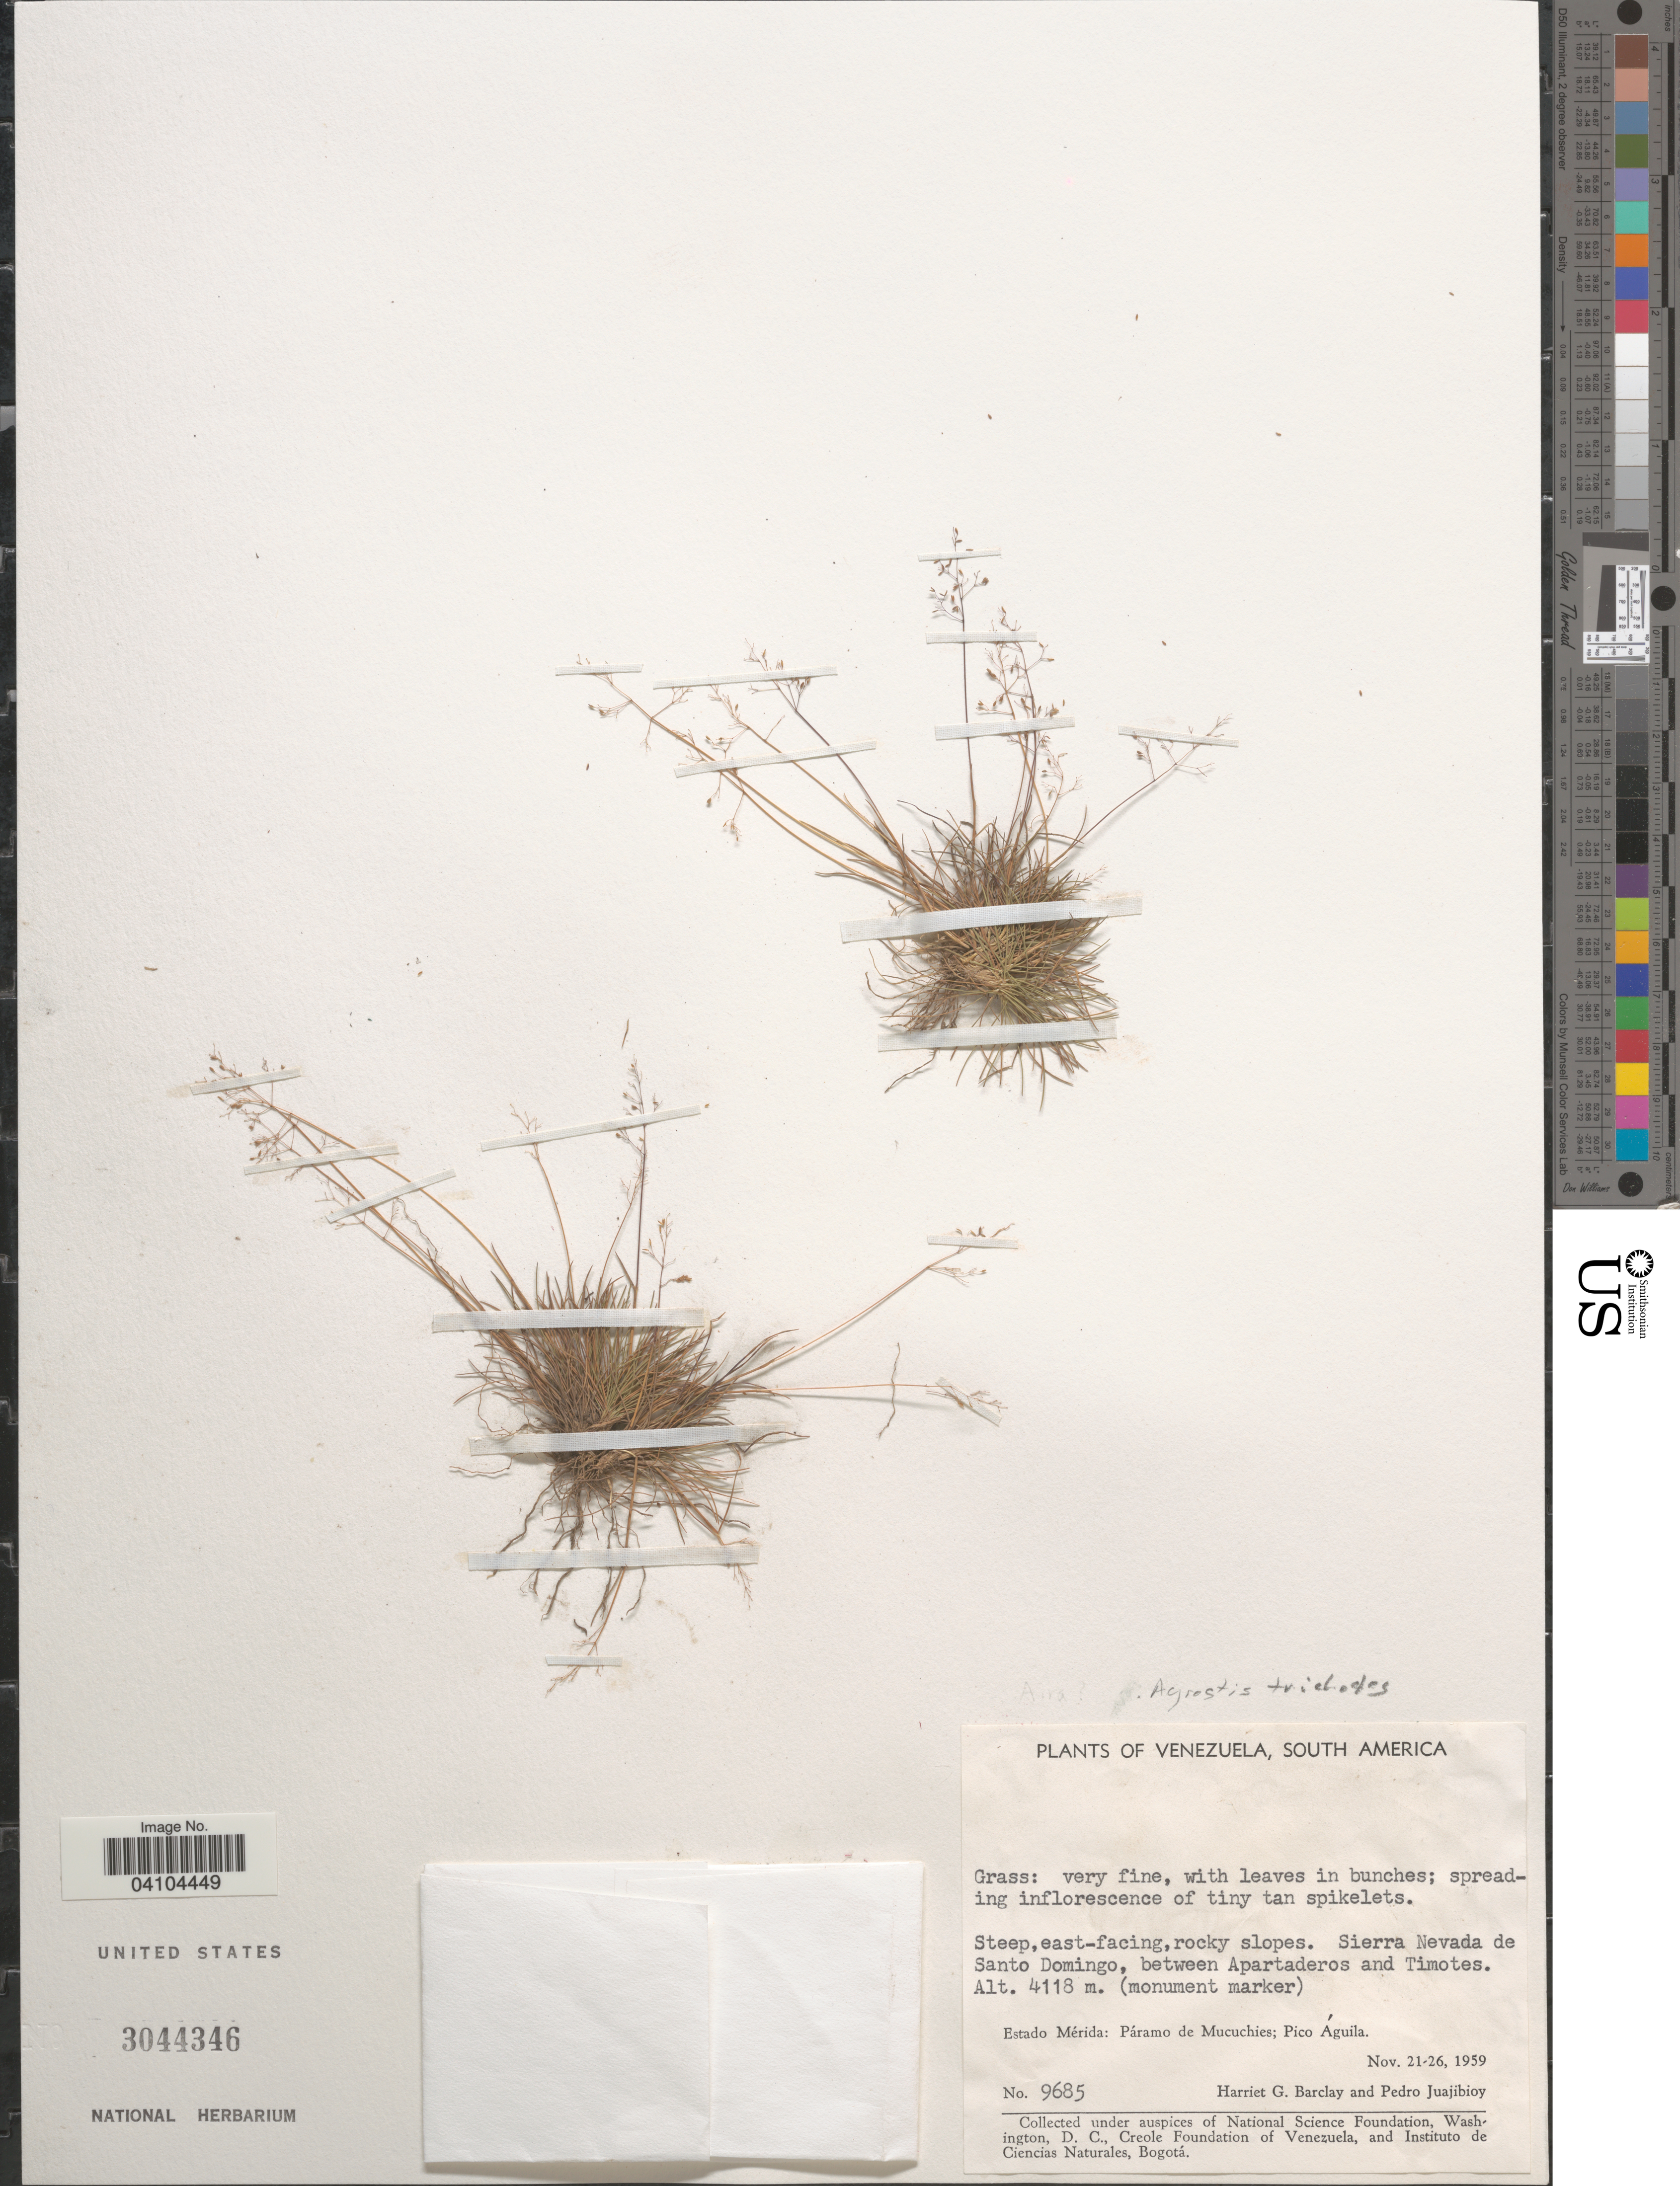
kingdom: Plantae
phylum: Tracheophyta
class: Liliopsida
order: Poales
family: Poaceae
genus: Agrostis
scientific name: Agrostis trichodes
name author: (Kunth) Roem. & Schult.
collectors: H. G. Barclay & P. Juajibioy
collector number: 9685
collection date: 1959-11-11/1959-11-26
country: Venezuela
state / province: Merida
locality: Páramo de Mucuchies; Pico Águila. Sierra Nevada de Santo Domingo, between Apartaderos and Timotes. (monument marker).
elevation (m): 4118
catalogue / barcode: US 3044346